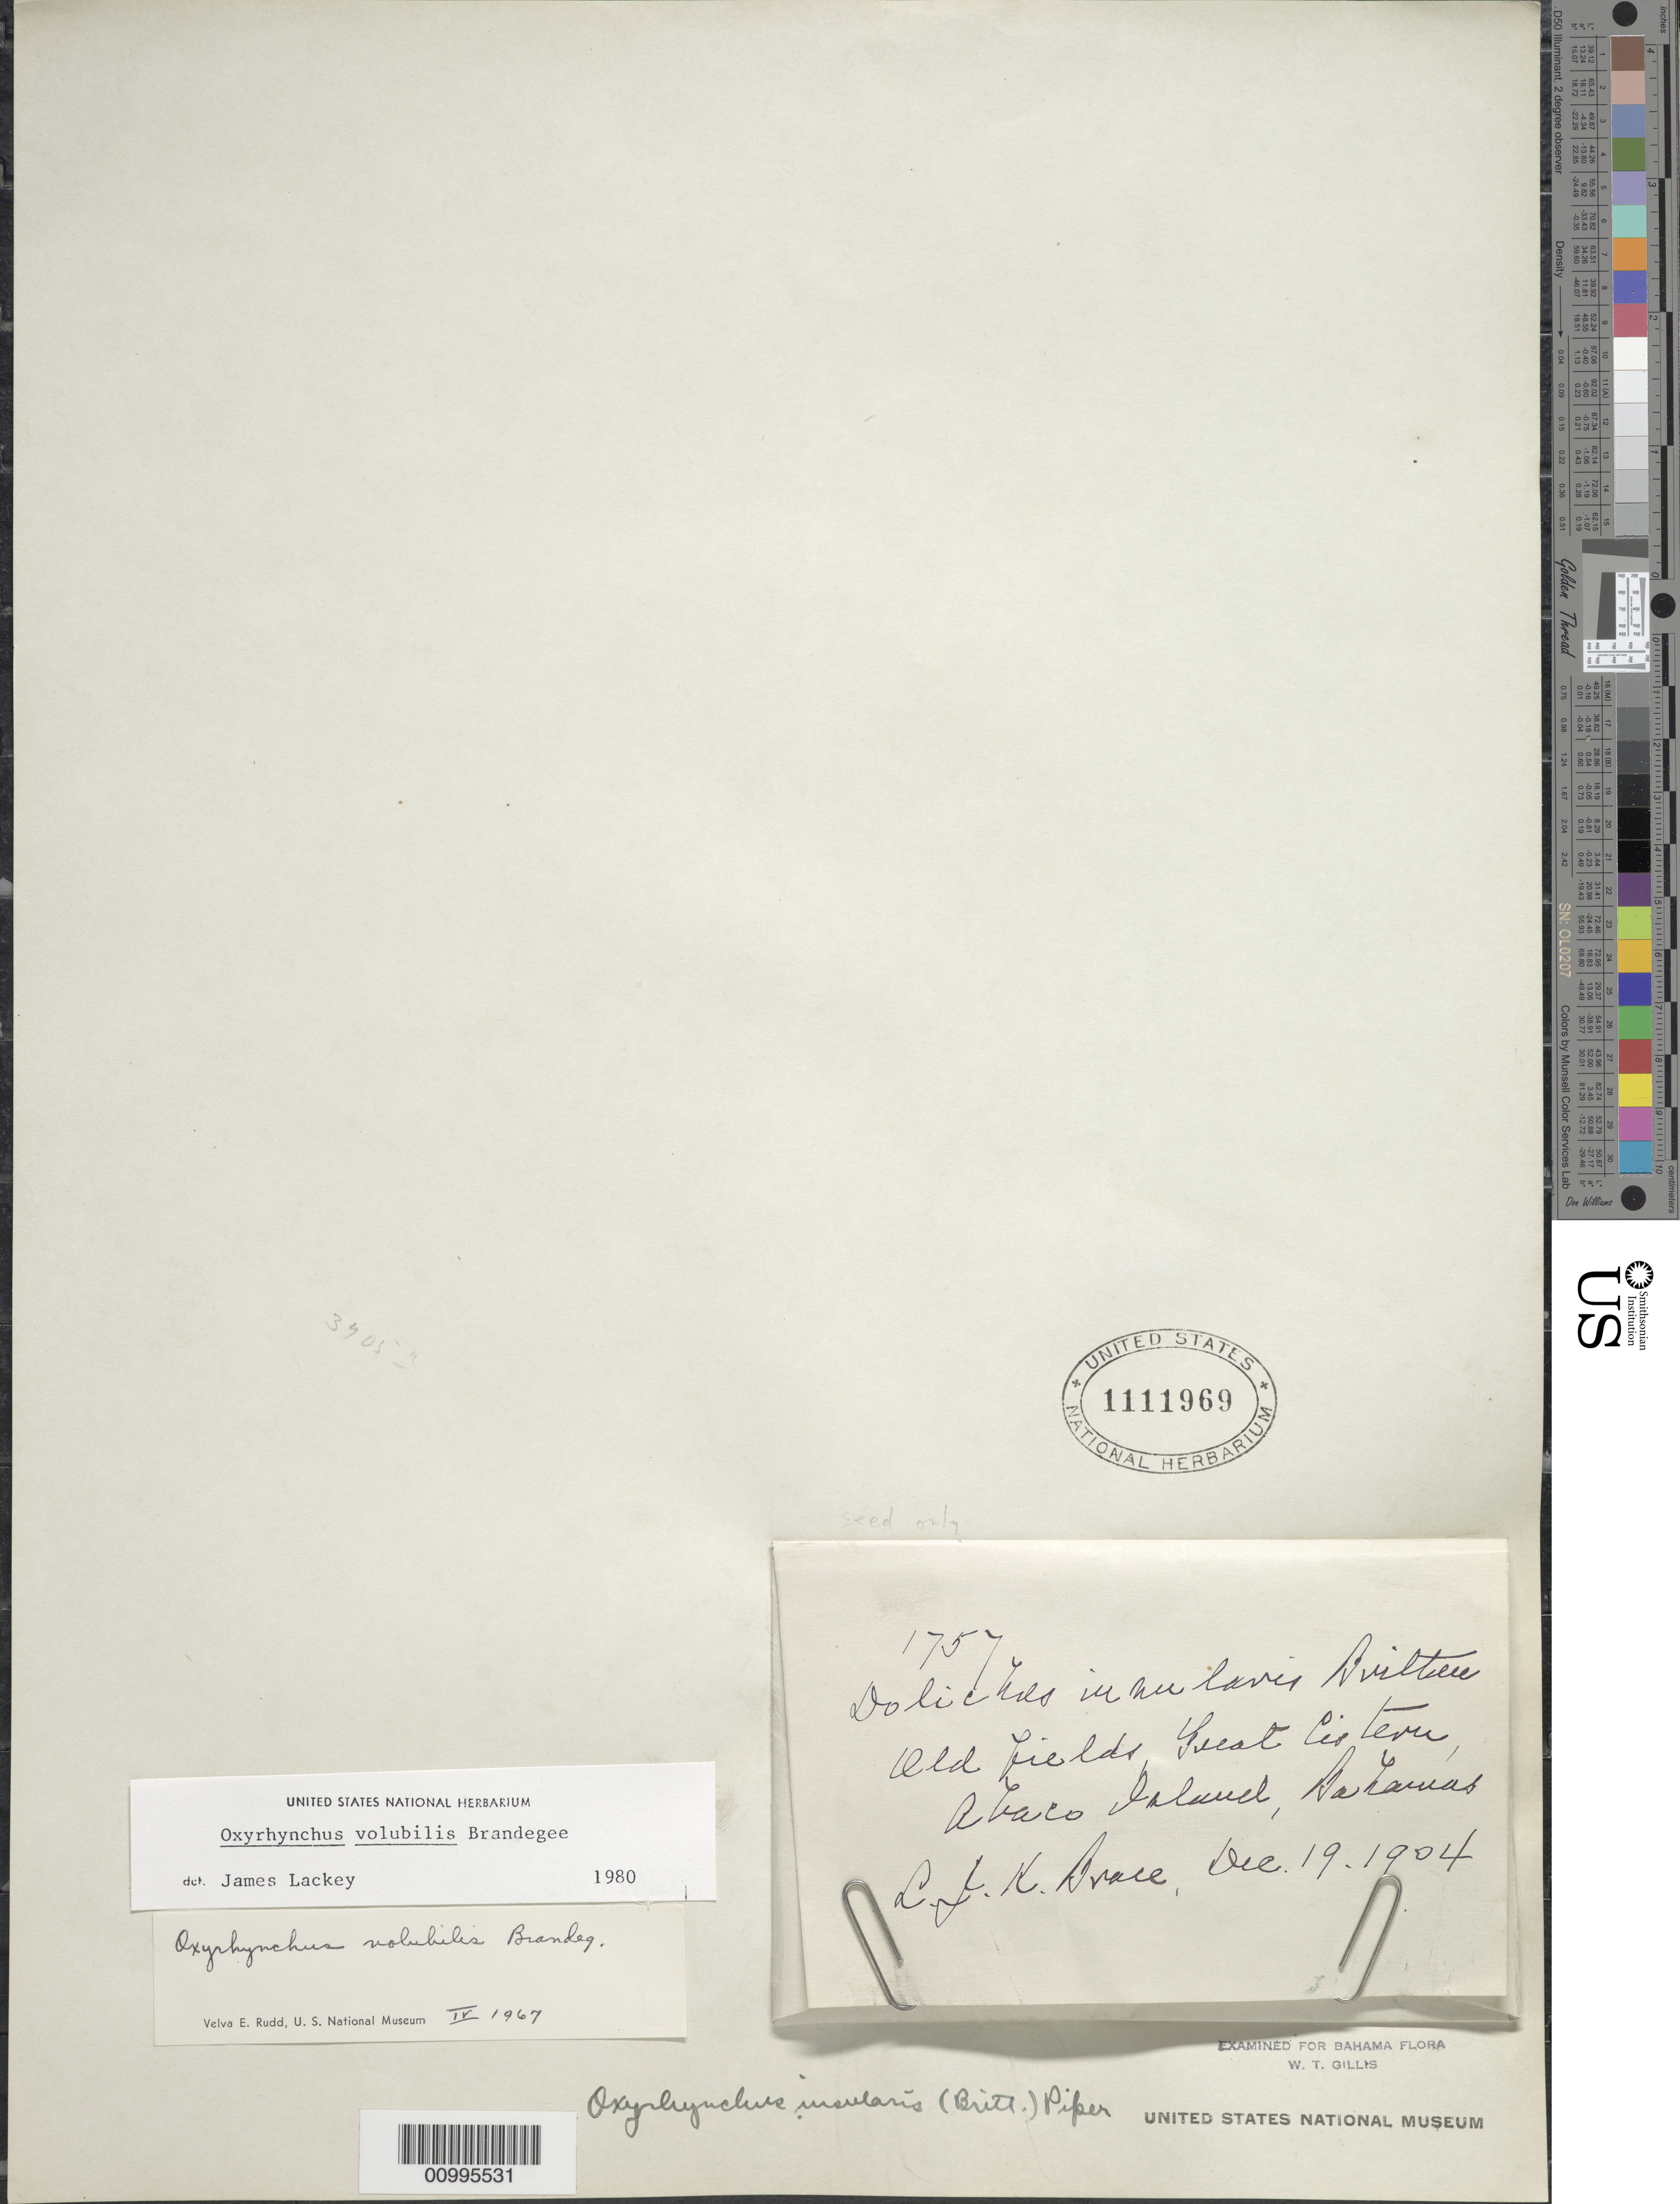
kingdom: Plantae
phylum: Tracheophyta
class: Magnoliopsida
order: Fabales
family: Fabaceae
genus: Oxyrhynchus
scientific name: Oxyrhynchus volubilis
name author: Brandegee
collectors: L. J. K. Brace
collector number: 1757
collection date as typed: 19 Dec 1904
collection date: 1904-12-19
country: Bahamas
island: Abaco I.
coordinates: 0 N, 0 E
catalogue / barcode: US 1111969